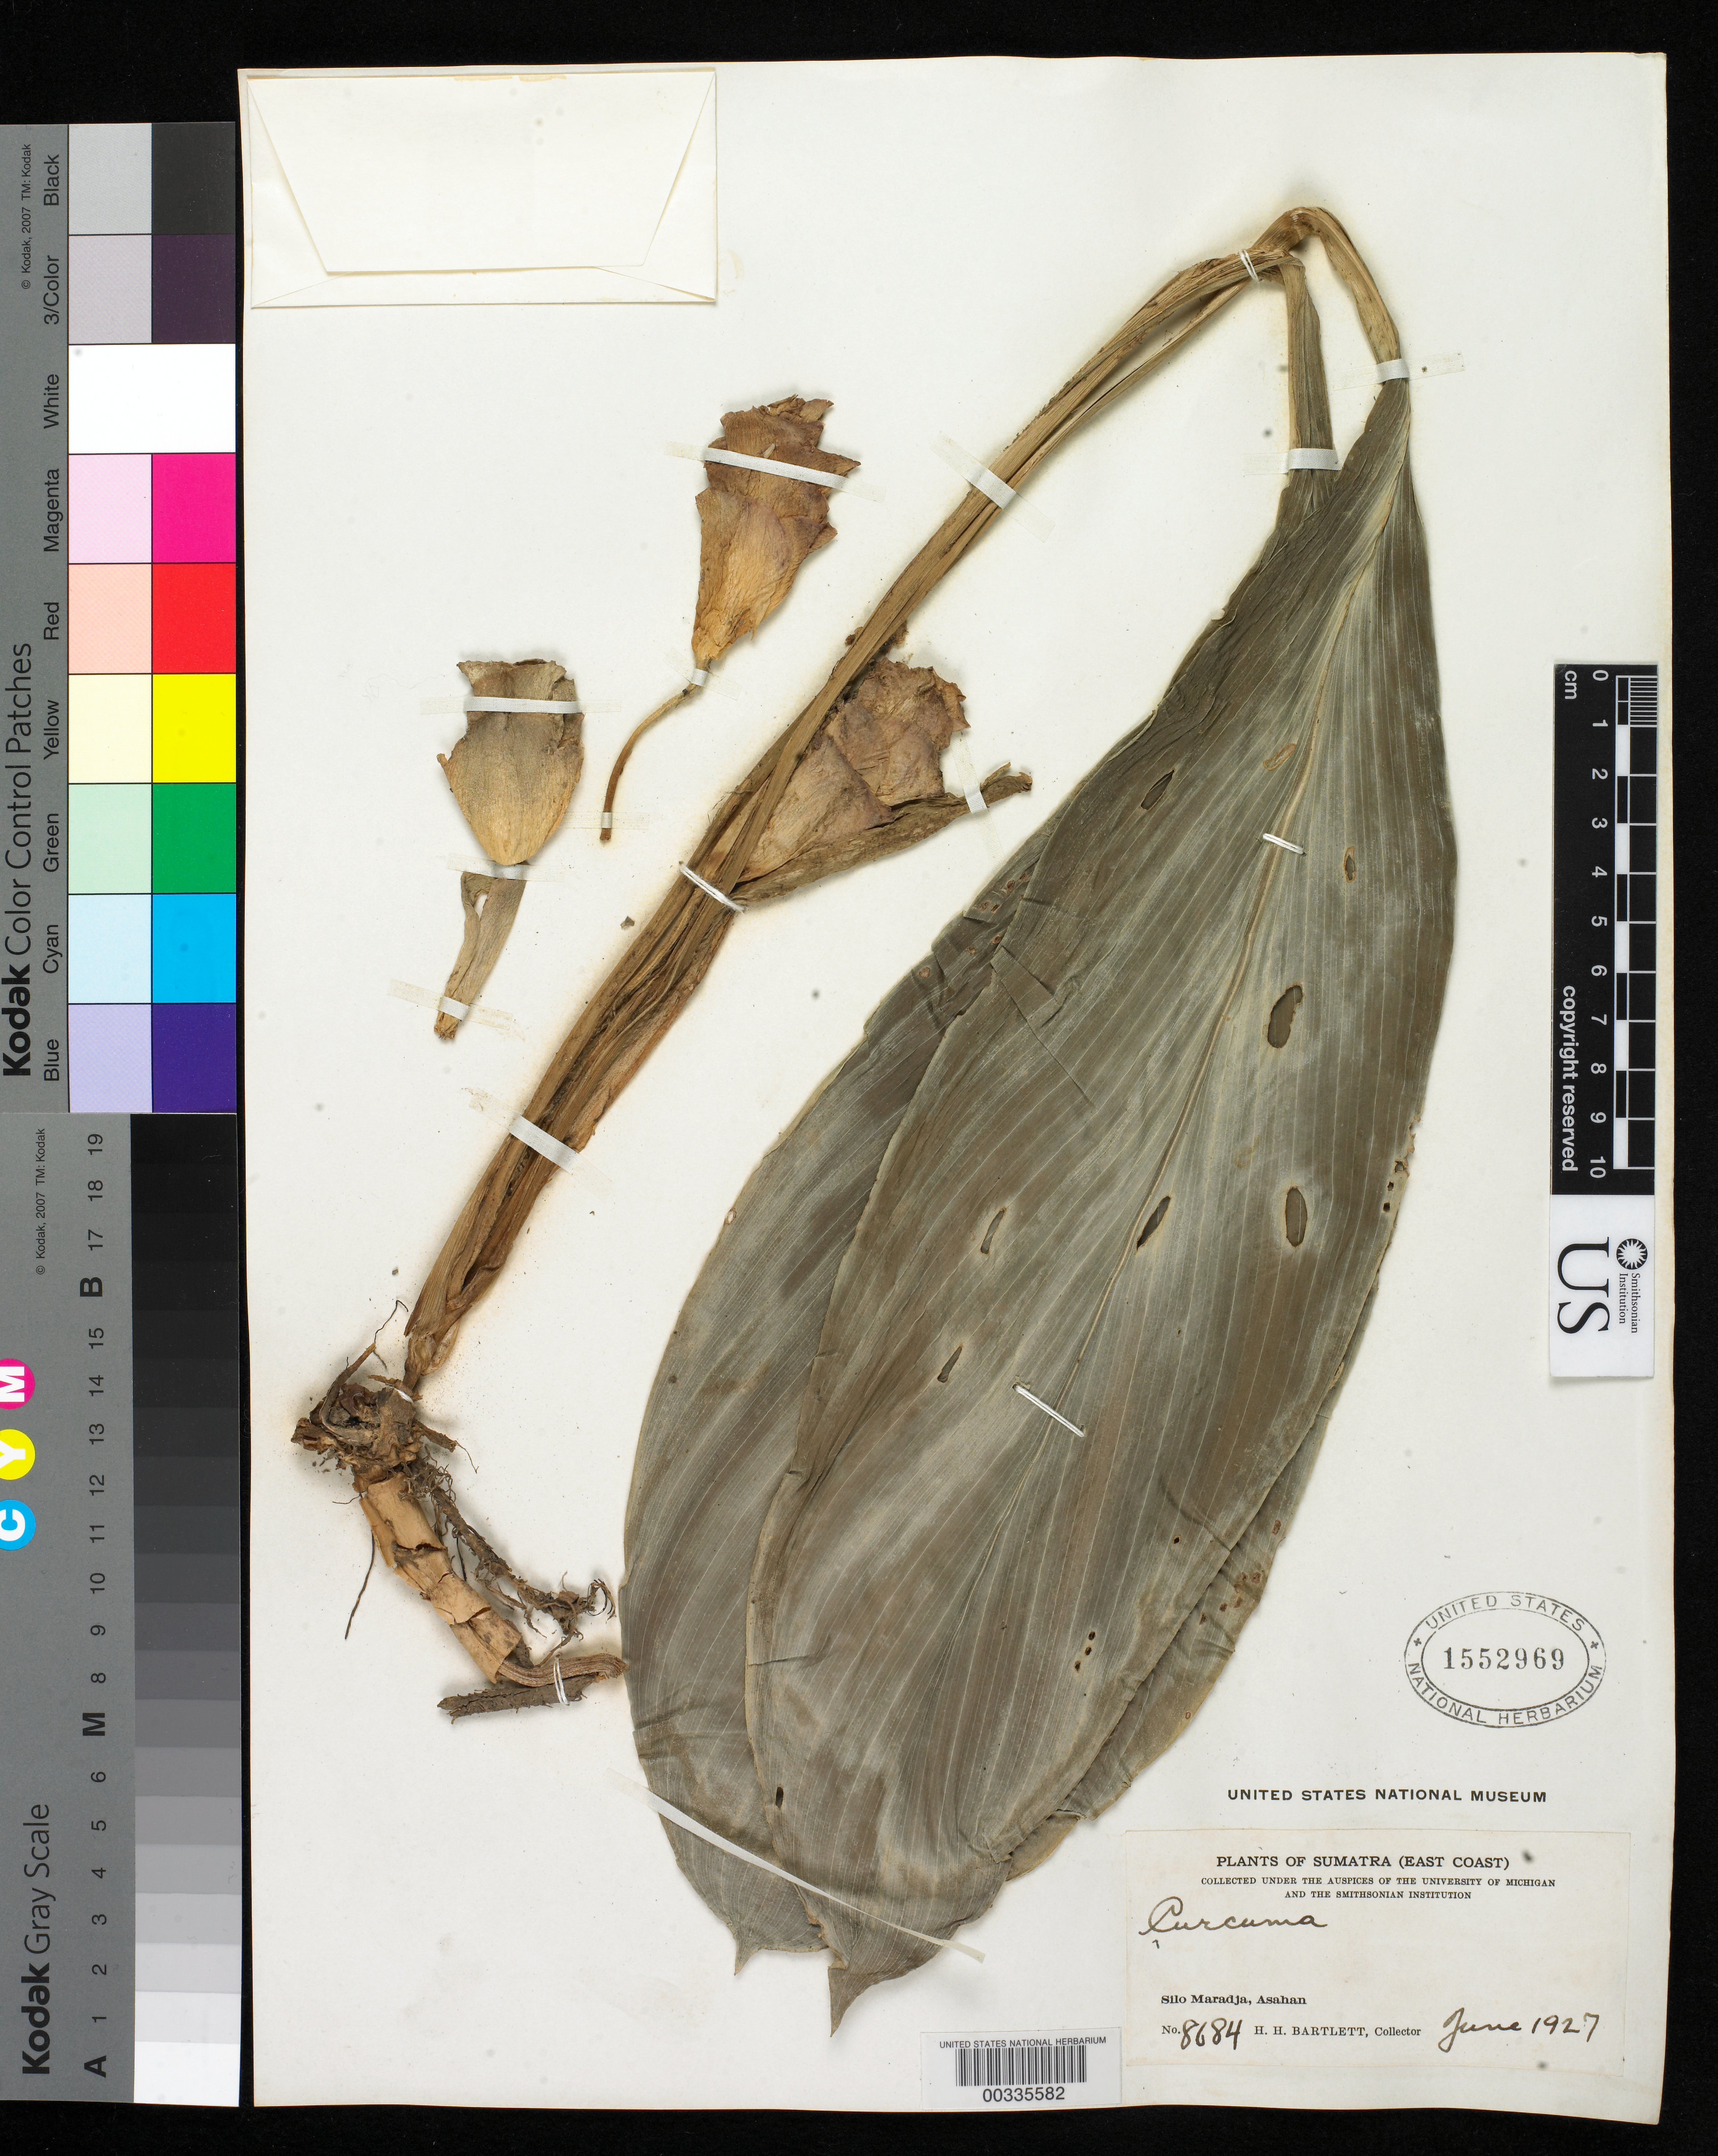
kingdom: Plantae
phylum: Tracheophyta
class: Liliopsida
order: Zingiberales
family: Zingiberaceae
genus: Curcuma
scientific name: Curcuma sp.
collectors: H. H. Bartlett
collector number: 8684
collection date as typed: Jun 1927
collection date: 1927-06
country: Indonesia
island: Sumatra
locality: East coast, silo maradja, asahan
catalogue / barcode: US 1552969